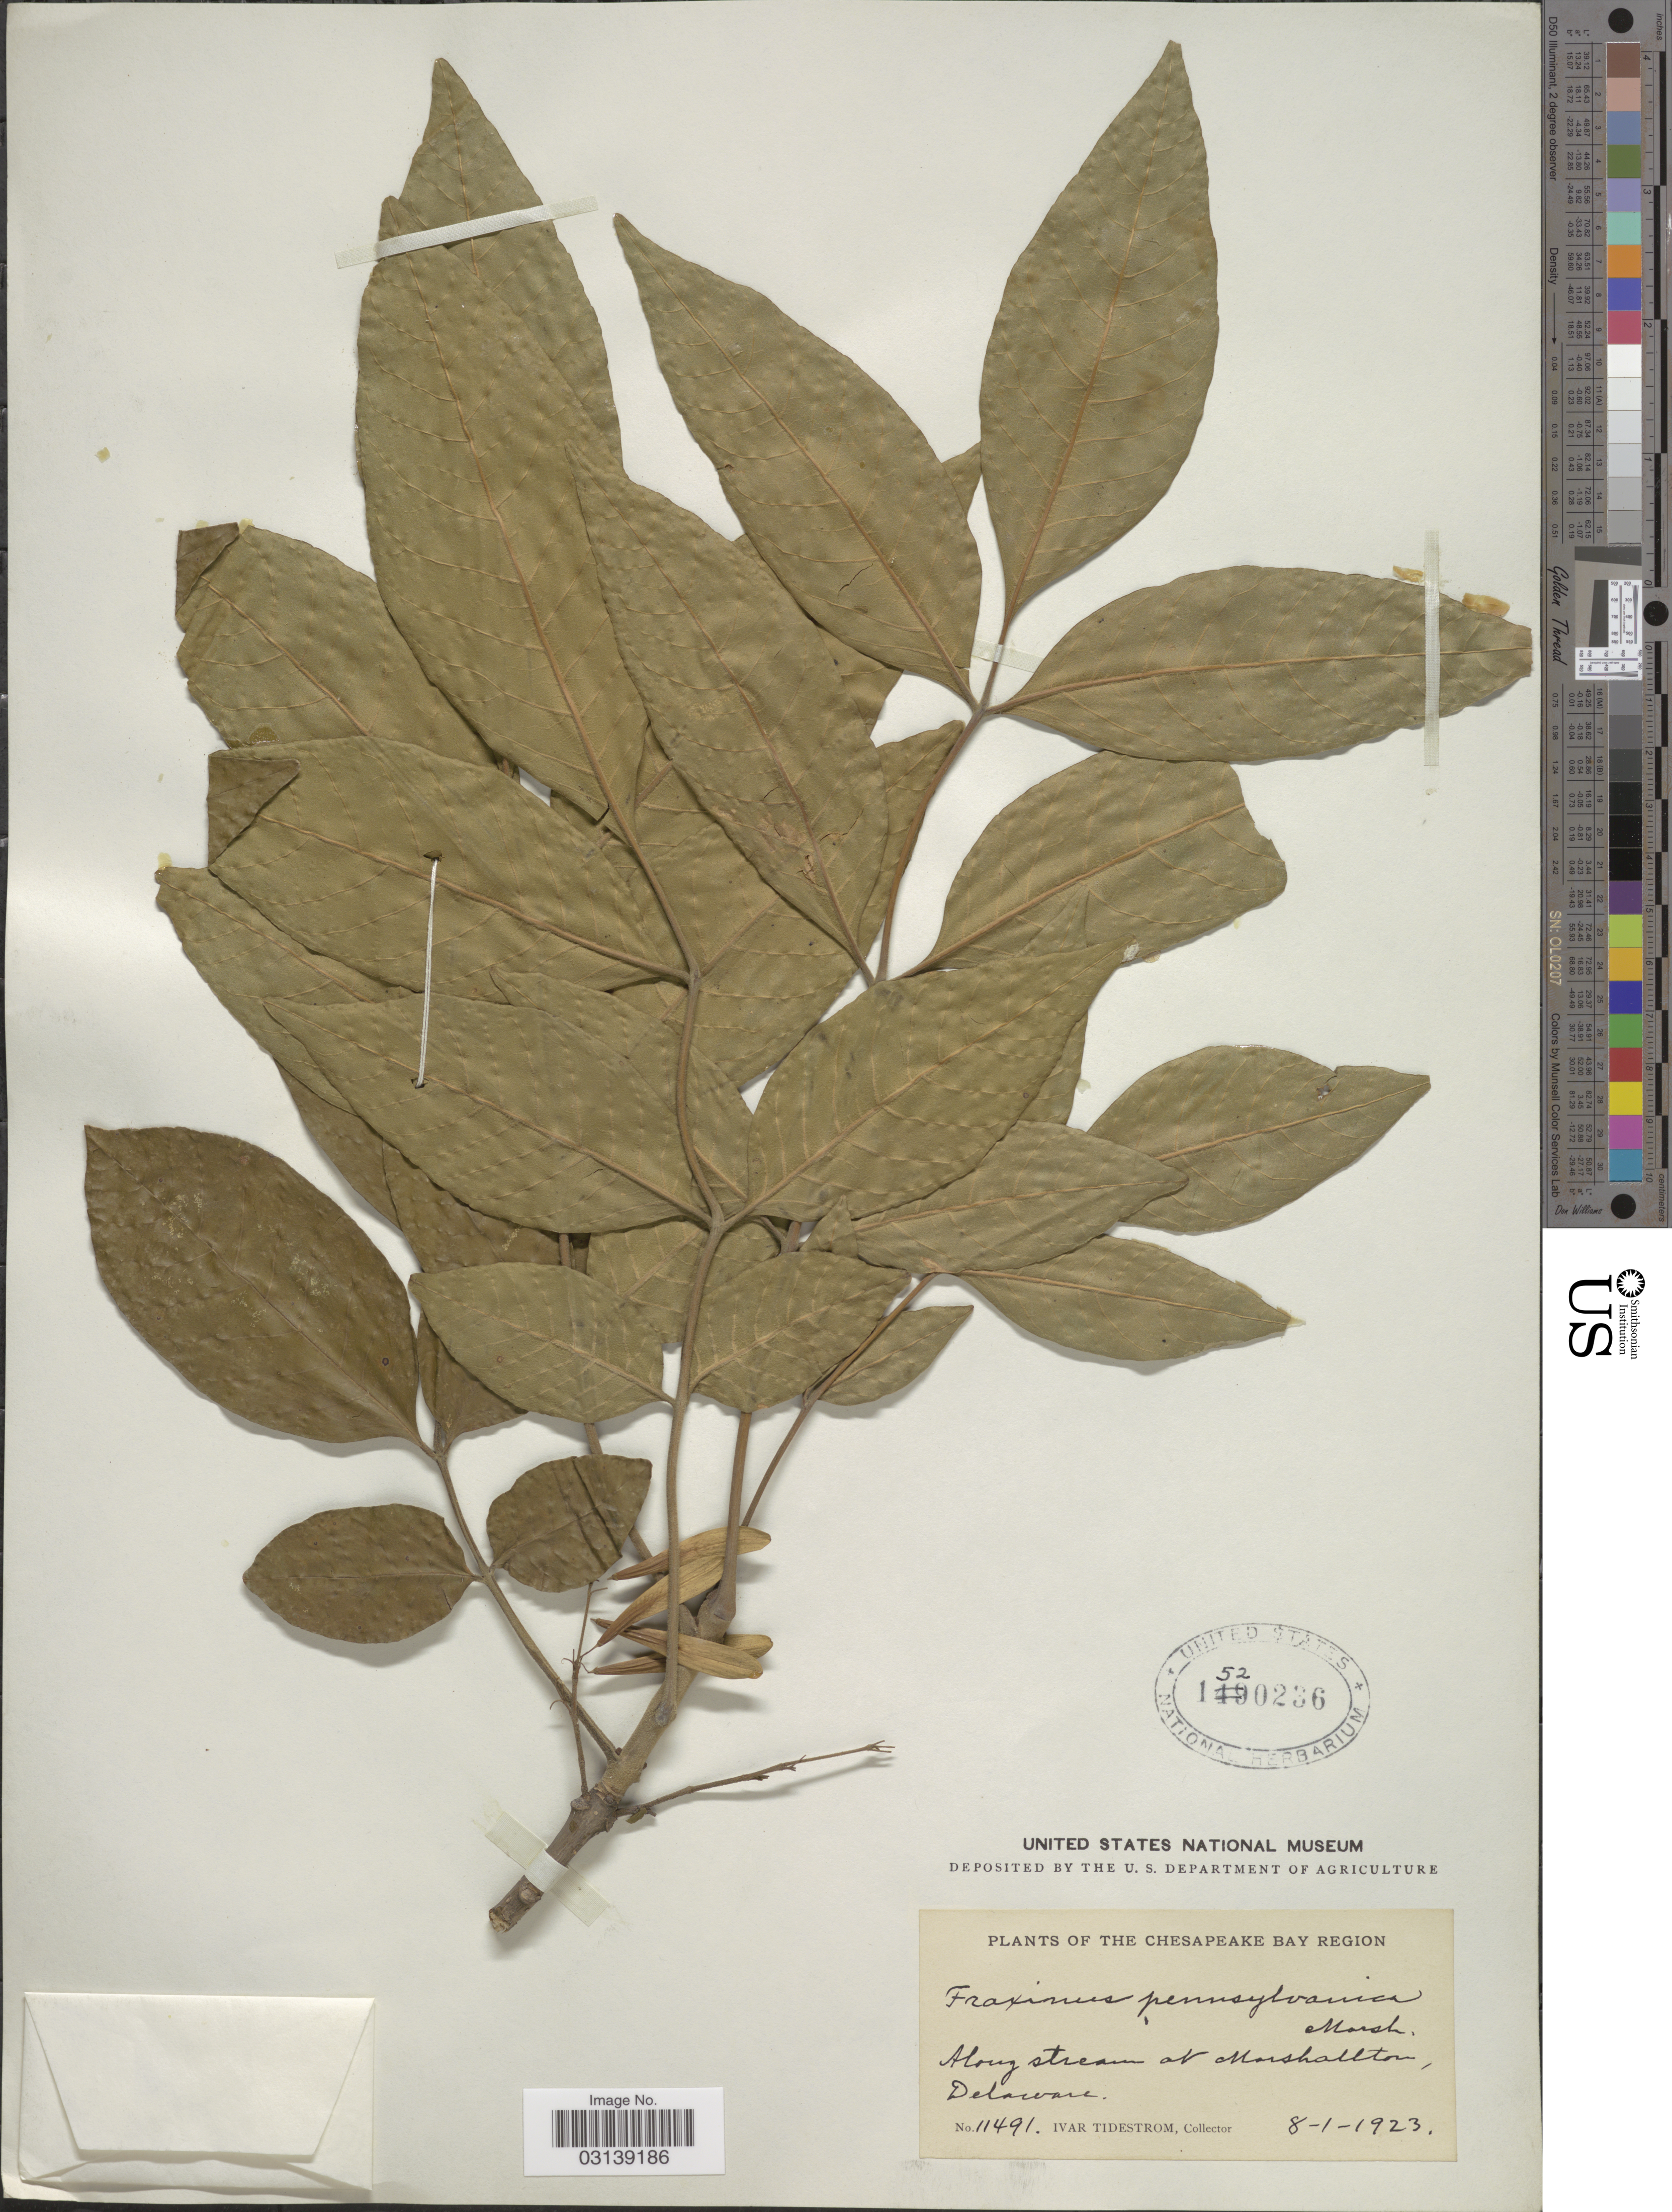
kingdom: Plantae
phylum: Tracheophyta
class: Magnoliopsida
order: Lamiales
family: Oleaceae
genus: Fraxinus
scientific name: Fraxinus pennsylvanica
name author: Marshall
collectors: I. F. Tidestrom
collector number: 11491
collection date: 1923-08-01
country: United States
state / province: Delaware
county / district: New Castle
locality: Chesapeake Bay Region. Along stream at Marshallton.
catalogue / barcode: US 1520236